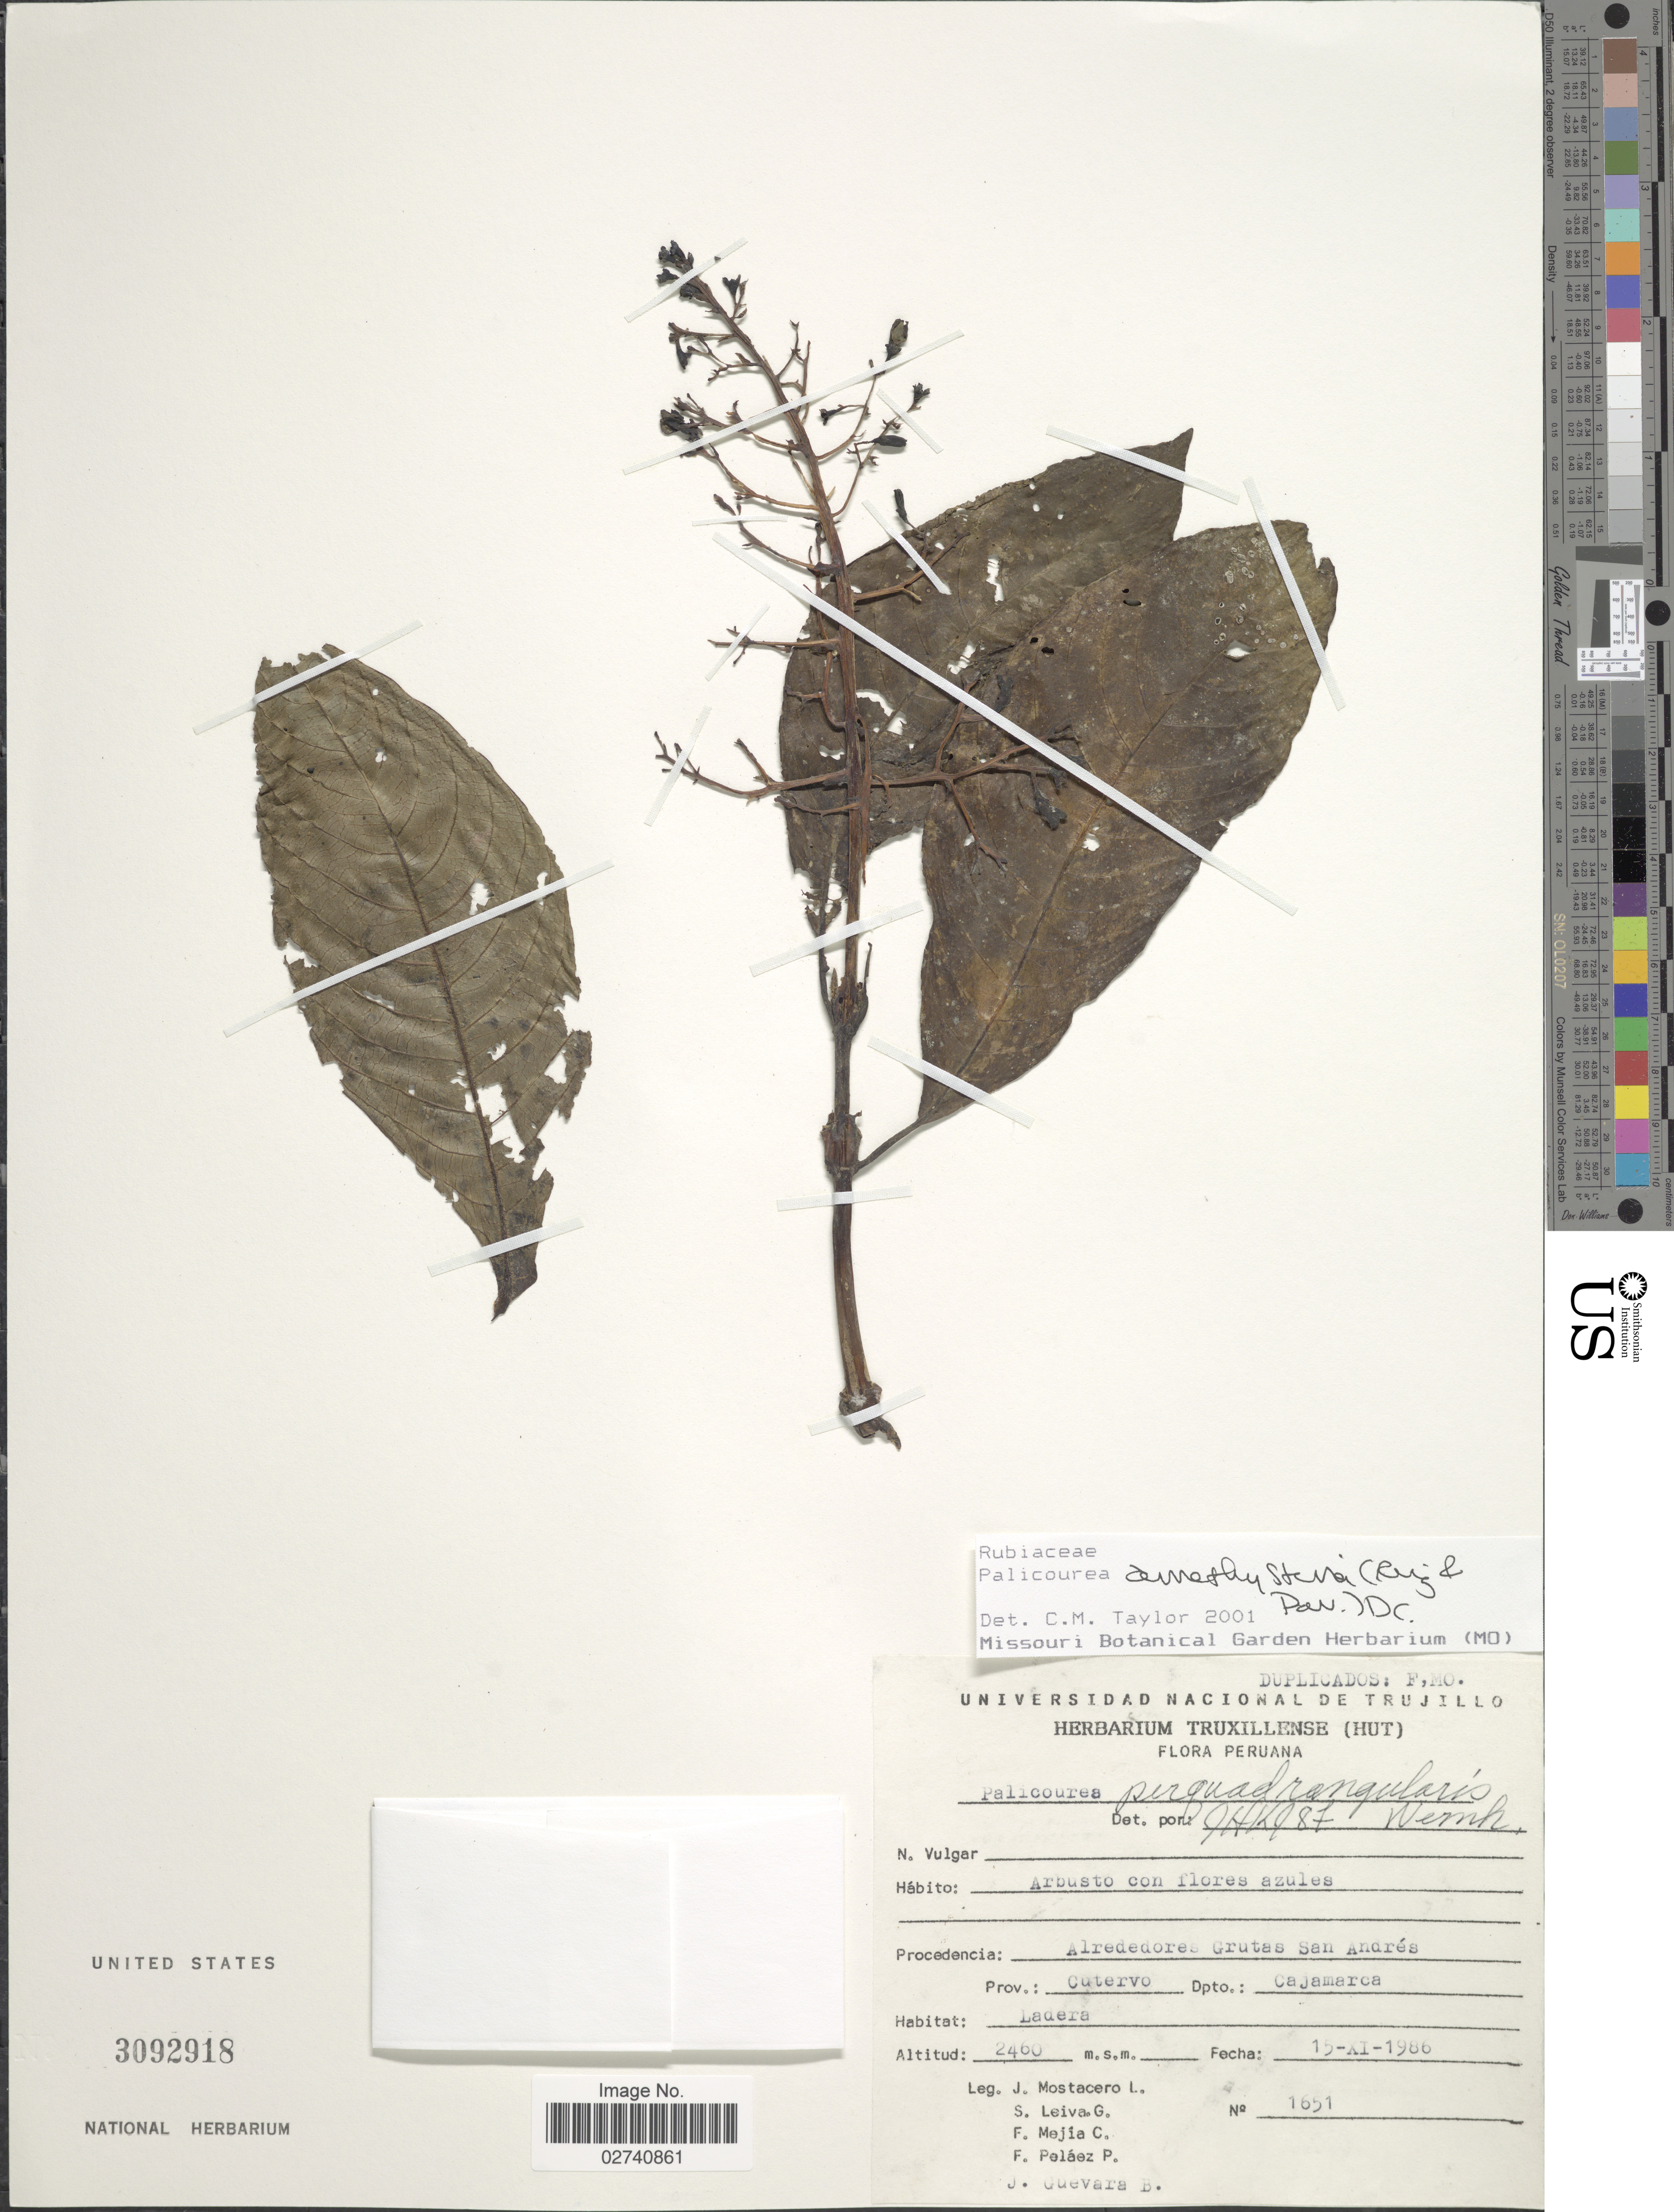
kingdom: Plantae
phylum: Tracheophyta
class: Magnoliopsida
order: Gentianales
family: Rubiaceae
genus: Palicourea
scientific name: Palicourea amethystina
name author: (Ruiz & Pav.) DC.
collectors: J. Mostacero L., S. Leiva G., F. Mejia C., F. Pelaez P. & J. Guevara B.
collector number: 1651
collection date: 1986-11-15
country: Peru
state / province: Cajamarca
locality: Alrededores Grutas San Andres. Prov.: Cutervo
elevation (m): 2460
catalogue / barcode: US 3092918